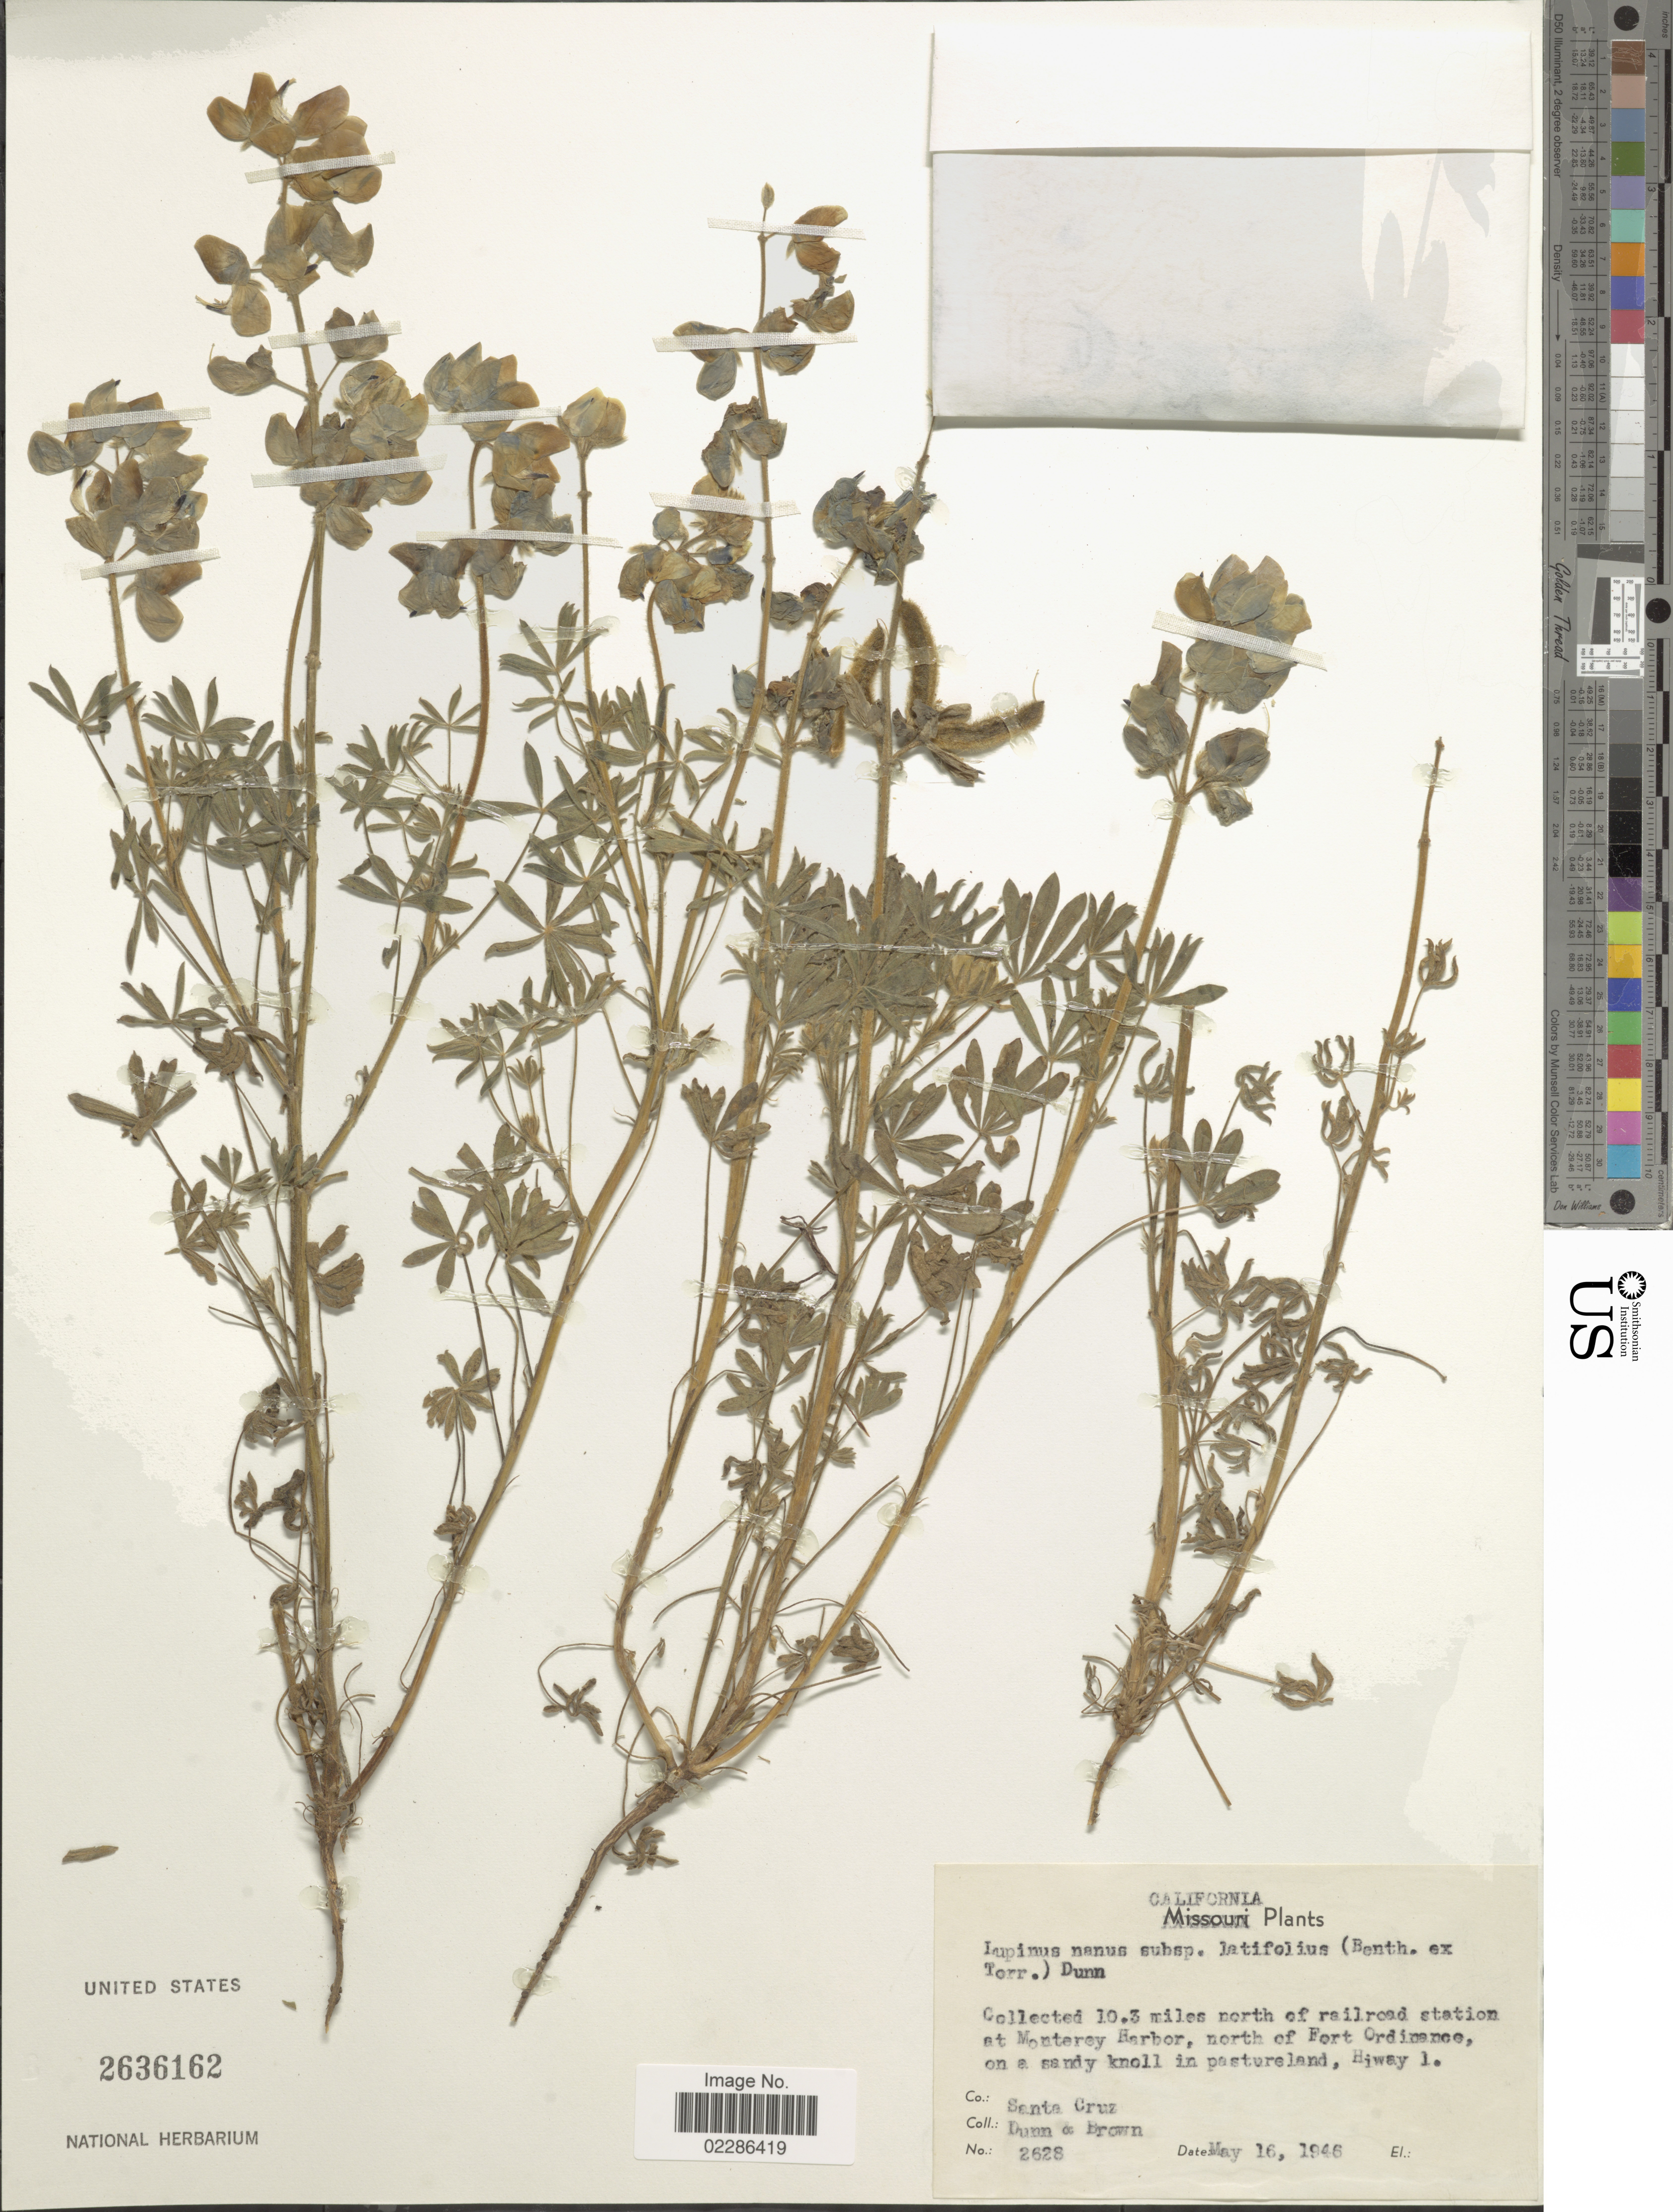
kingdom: Plantae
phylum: Tracheophyta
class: Magnoliopsida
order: Fabales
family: Fabaceae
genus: Lupinus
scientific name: Lupinus nanus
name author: Douglas ex Benth.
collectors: -- Dunn & -- Brown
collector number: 2628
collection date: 1946-05-16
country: United States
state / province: California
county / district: Monterey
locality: Collected 10.3 miles north of railroad station at Monterey Barbor, north of Fort Ordinenco, on a sandy knoll in pastureland, Hiway 1, Co: Santa Cruz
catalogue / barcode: US 2636162